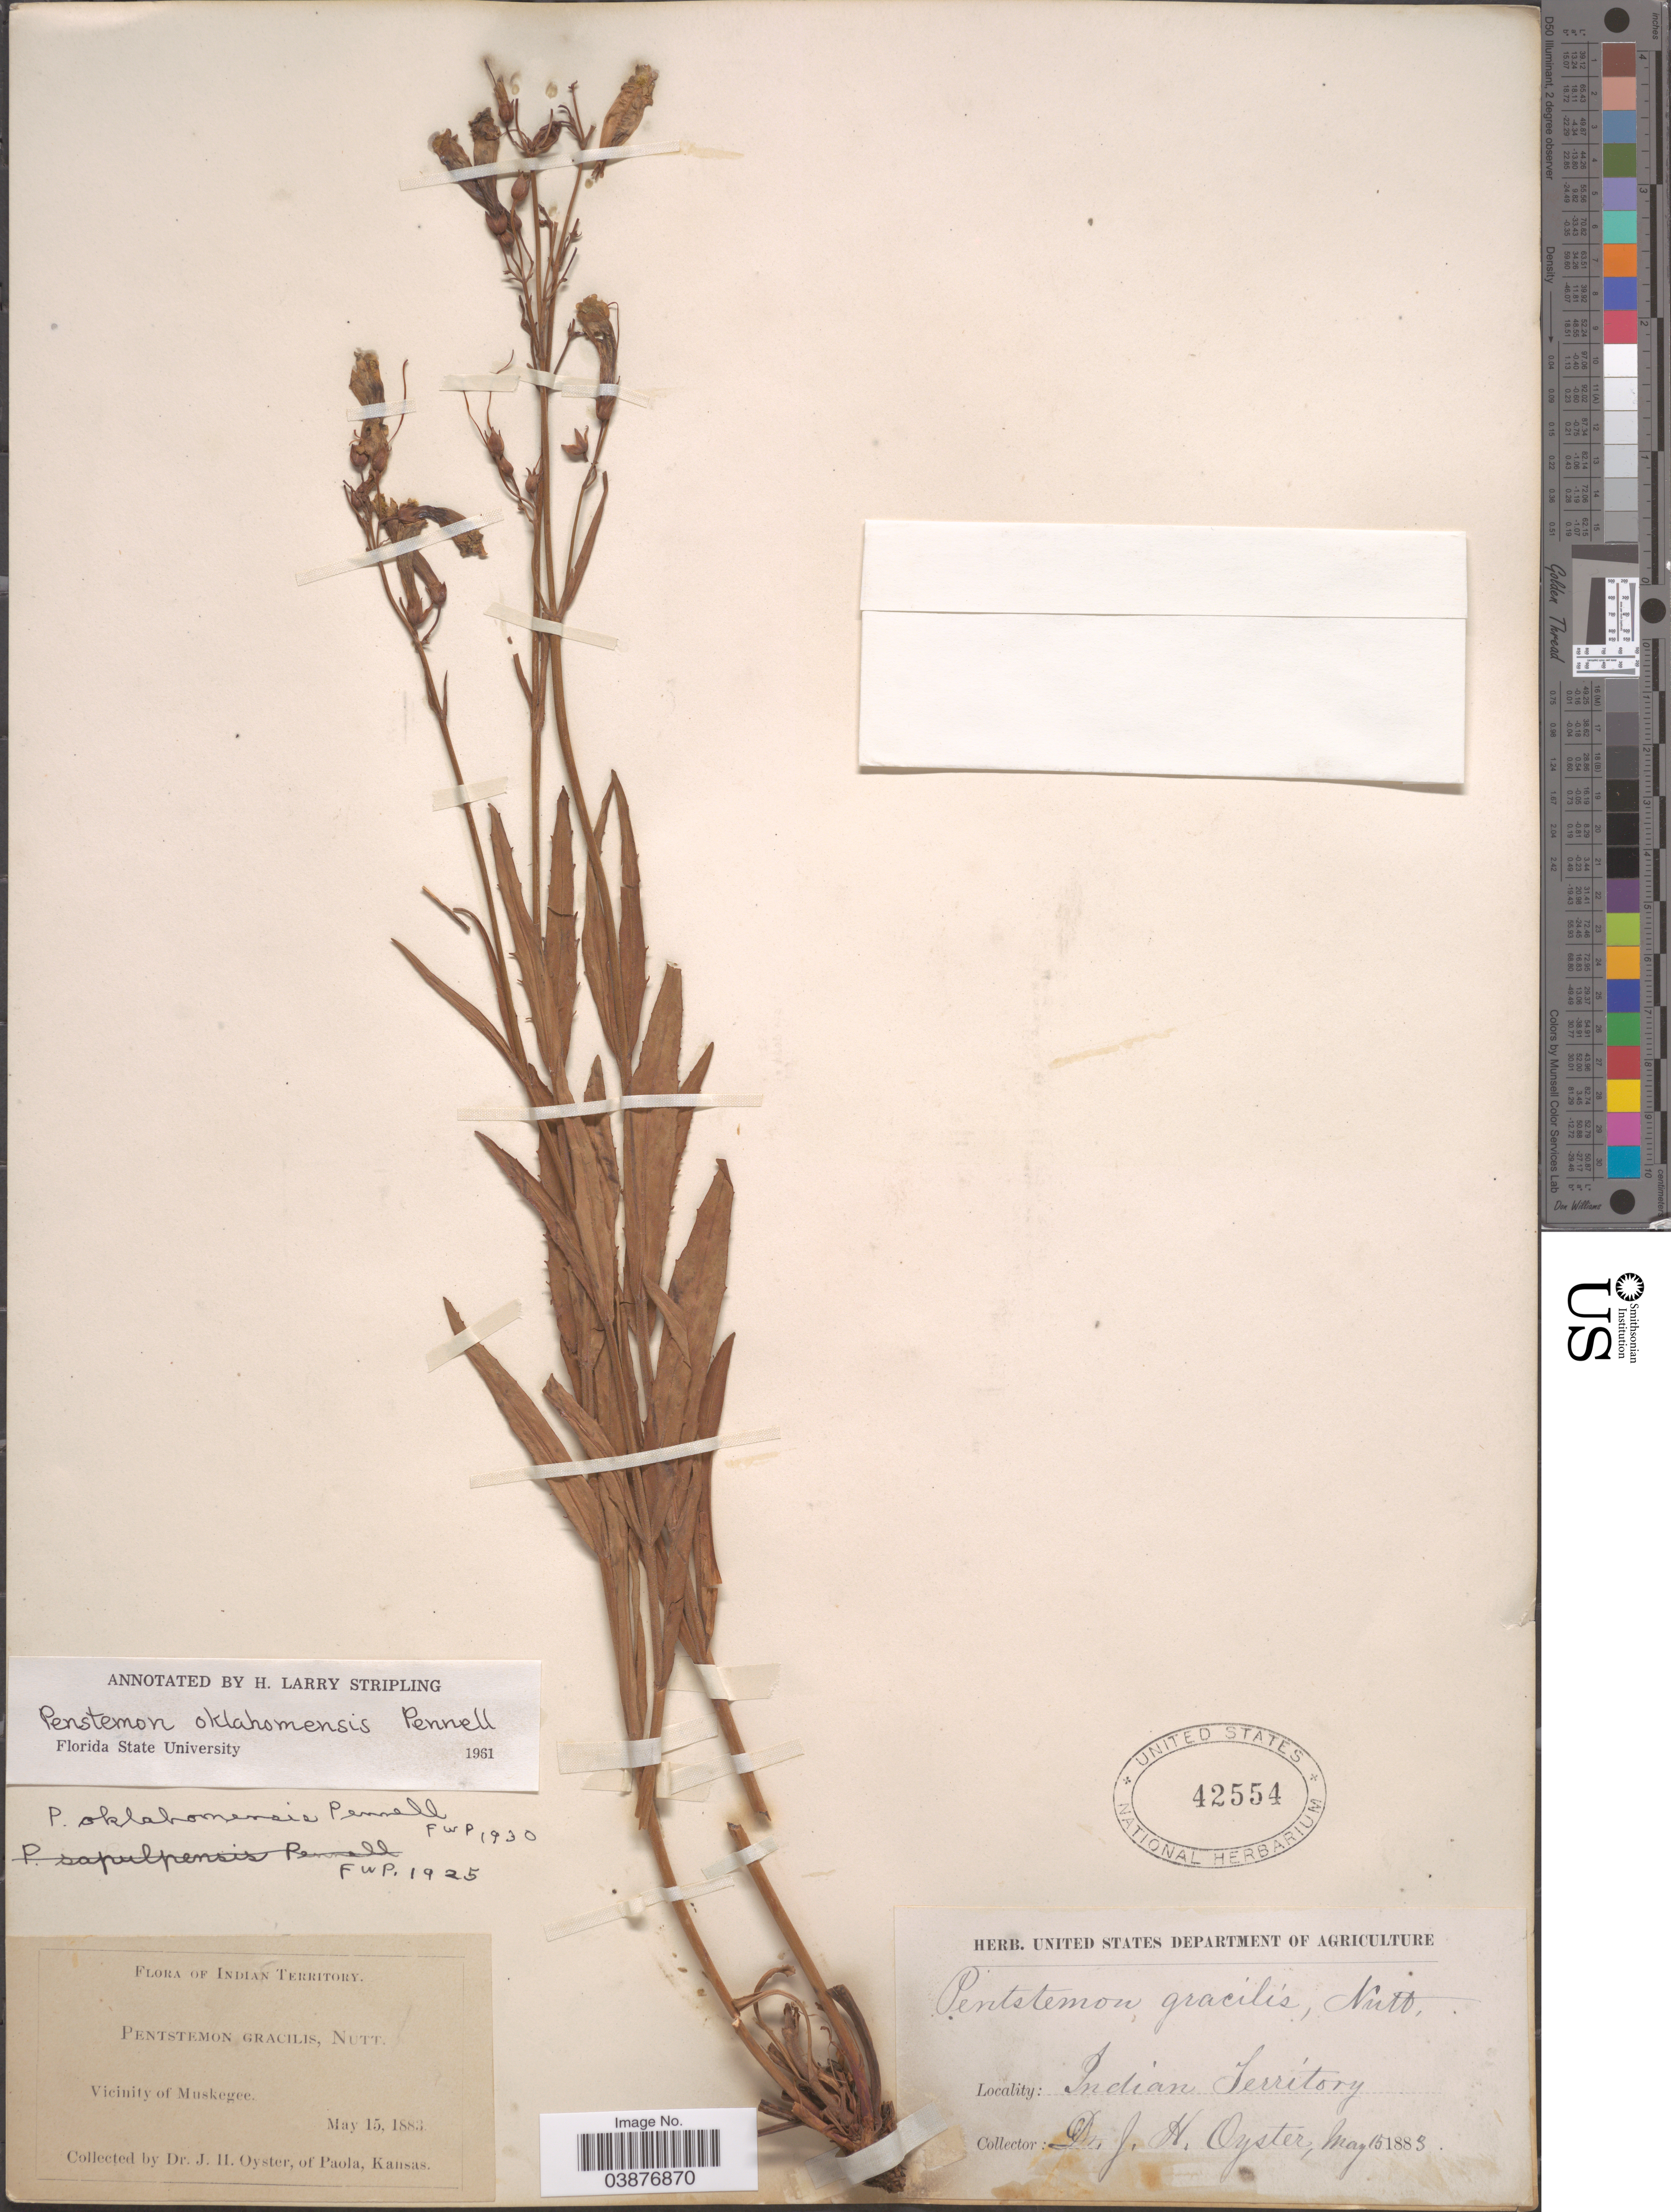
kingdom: Plantae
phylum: Tracheophyta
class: Magnoliopsida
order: Lamiales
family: Plantaginaceae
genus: Penstemon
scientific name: Penstemon oklahomensis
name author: Pennell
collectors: J. H. Oyster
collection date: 1883-05-15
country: United States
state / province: Oklahoma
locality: Indian Territory. Vicinity of Muskegee.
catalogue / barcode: US 42554